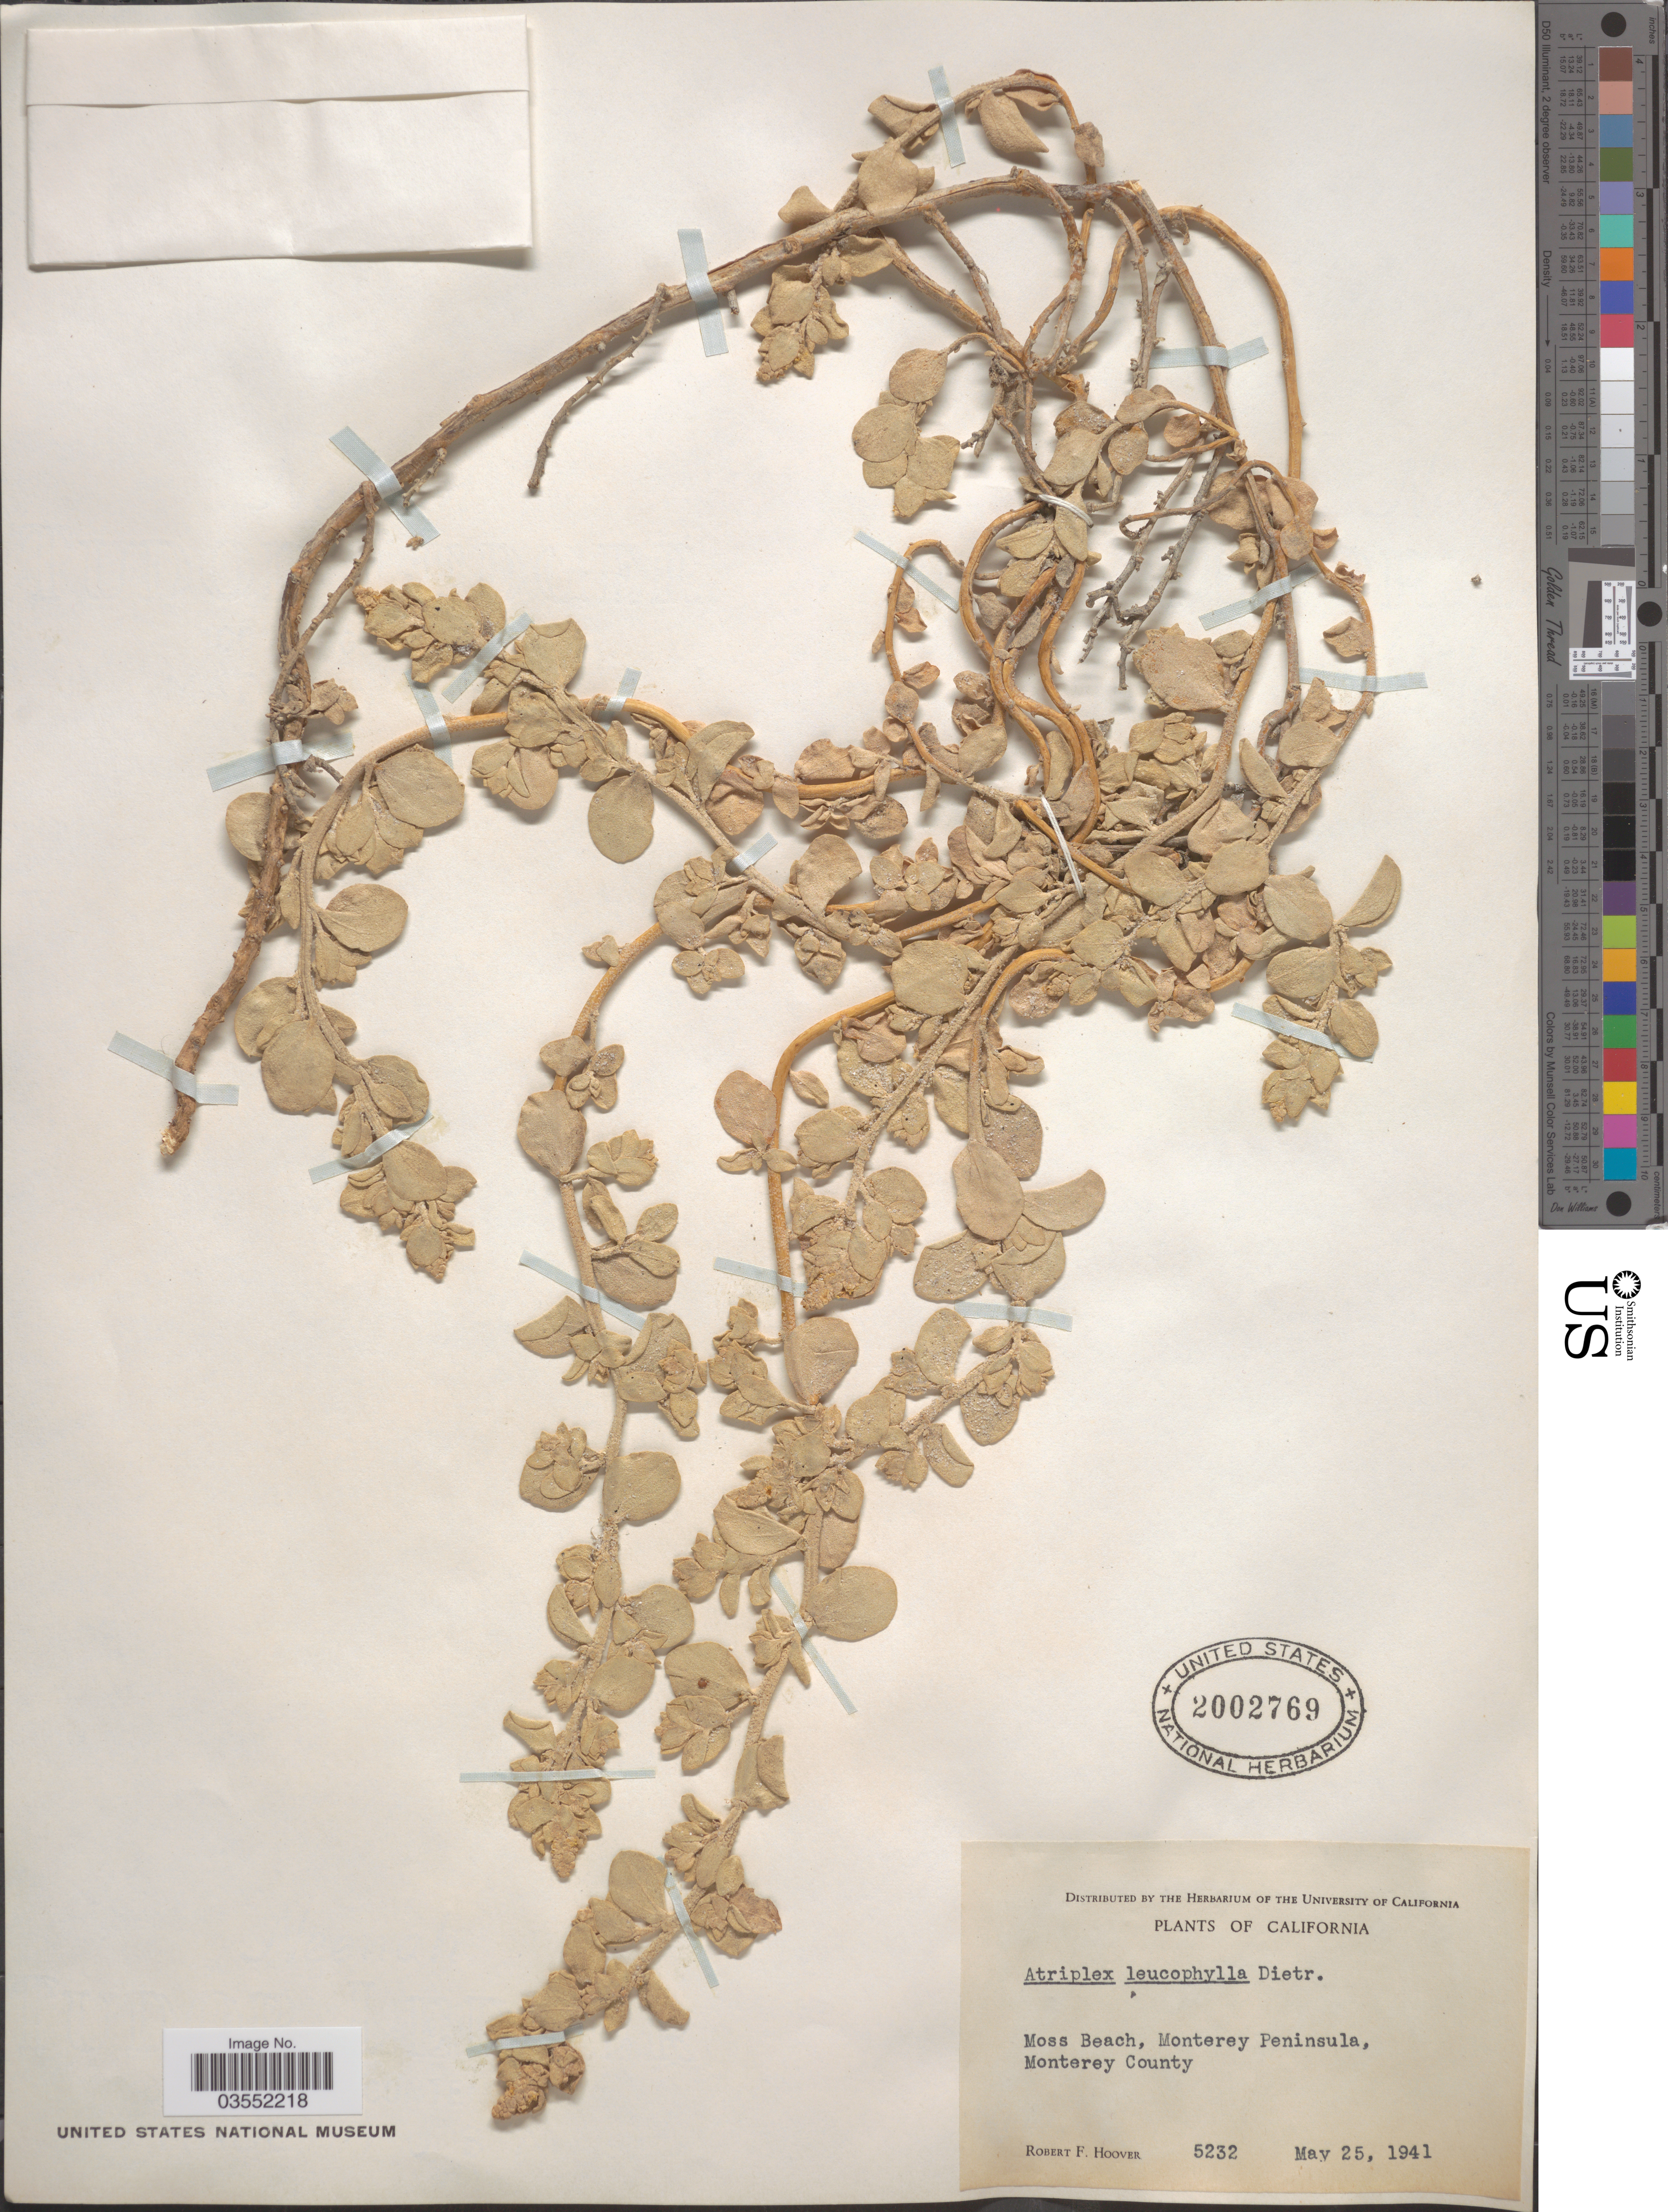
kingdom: Plantae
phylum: Tracheophyta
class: Magnoliopsida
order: Caryophyllales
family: Amaranthaceae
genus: Atriplex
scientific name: Atriplex leucophylla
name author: (Moq.) D. Dietr.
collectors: R. F. Hoover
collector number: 5232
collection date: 1941-05-25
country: United States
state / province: California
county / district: Monterey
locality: Moss Beach, Monterey Peninsula, Monterey County.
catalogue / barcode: US 2002769